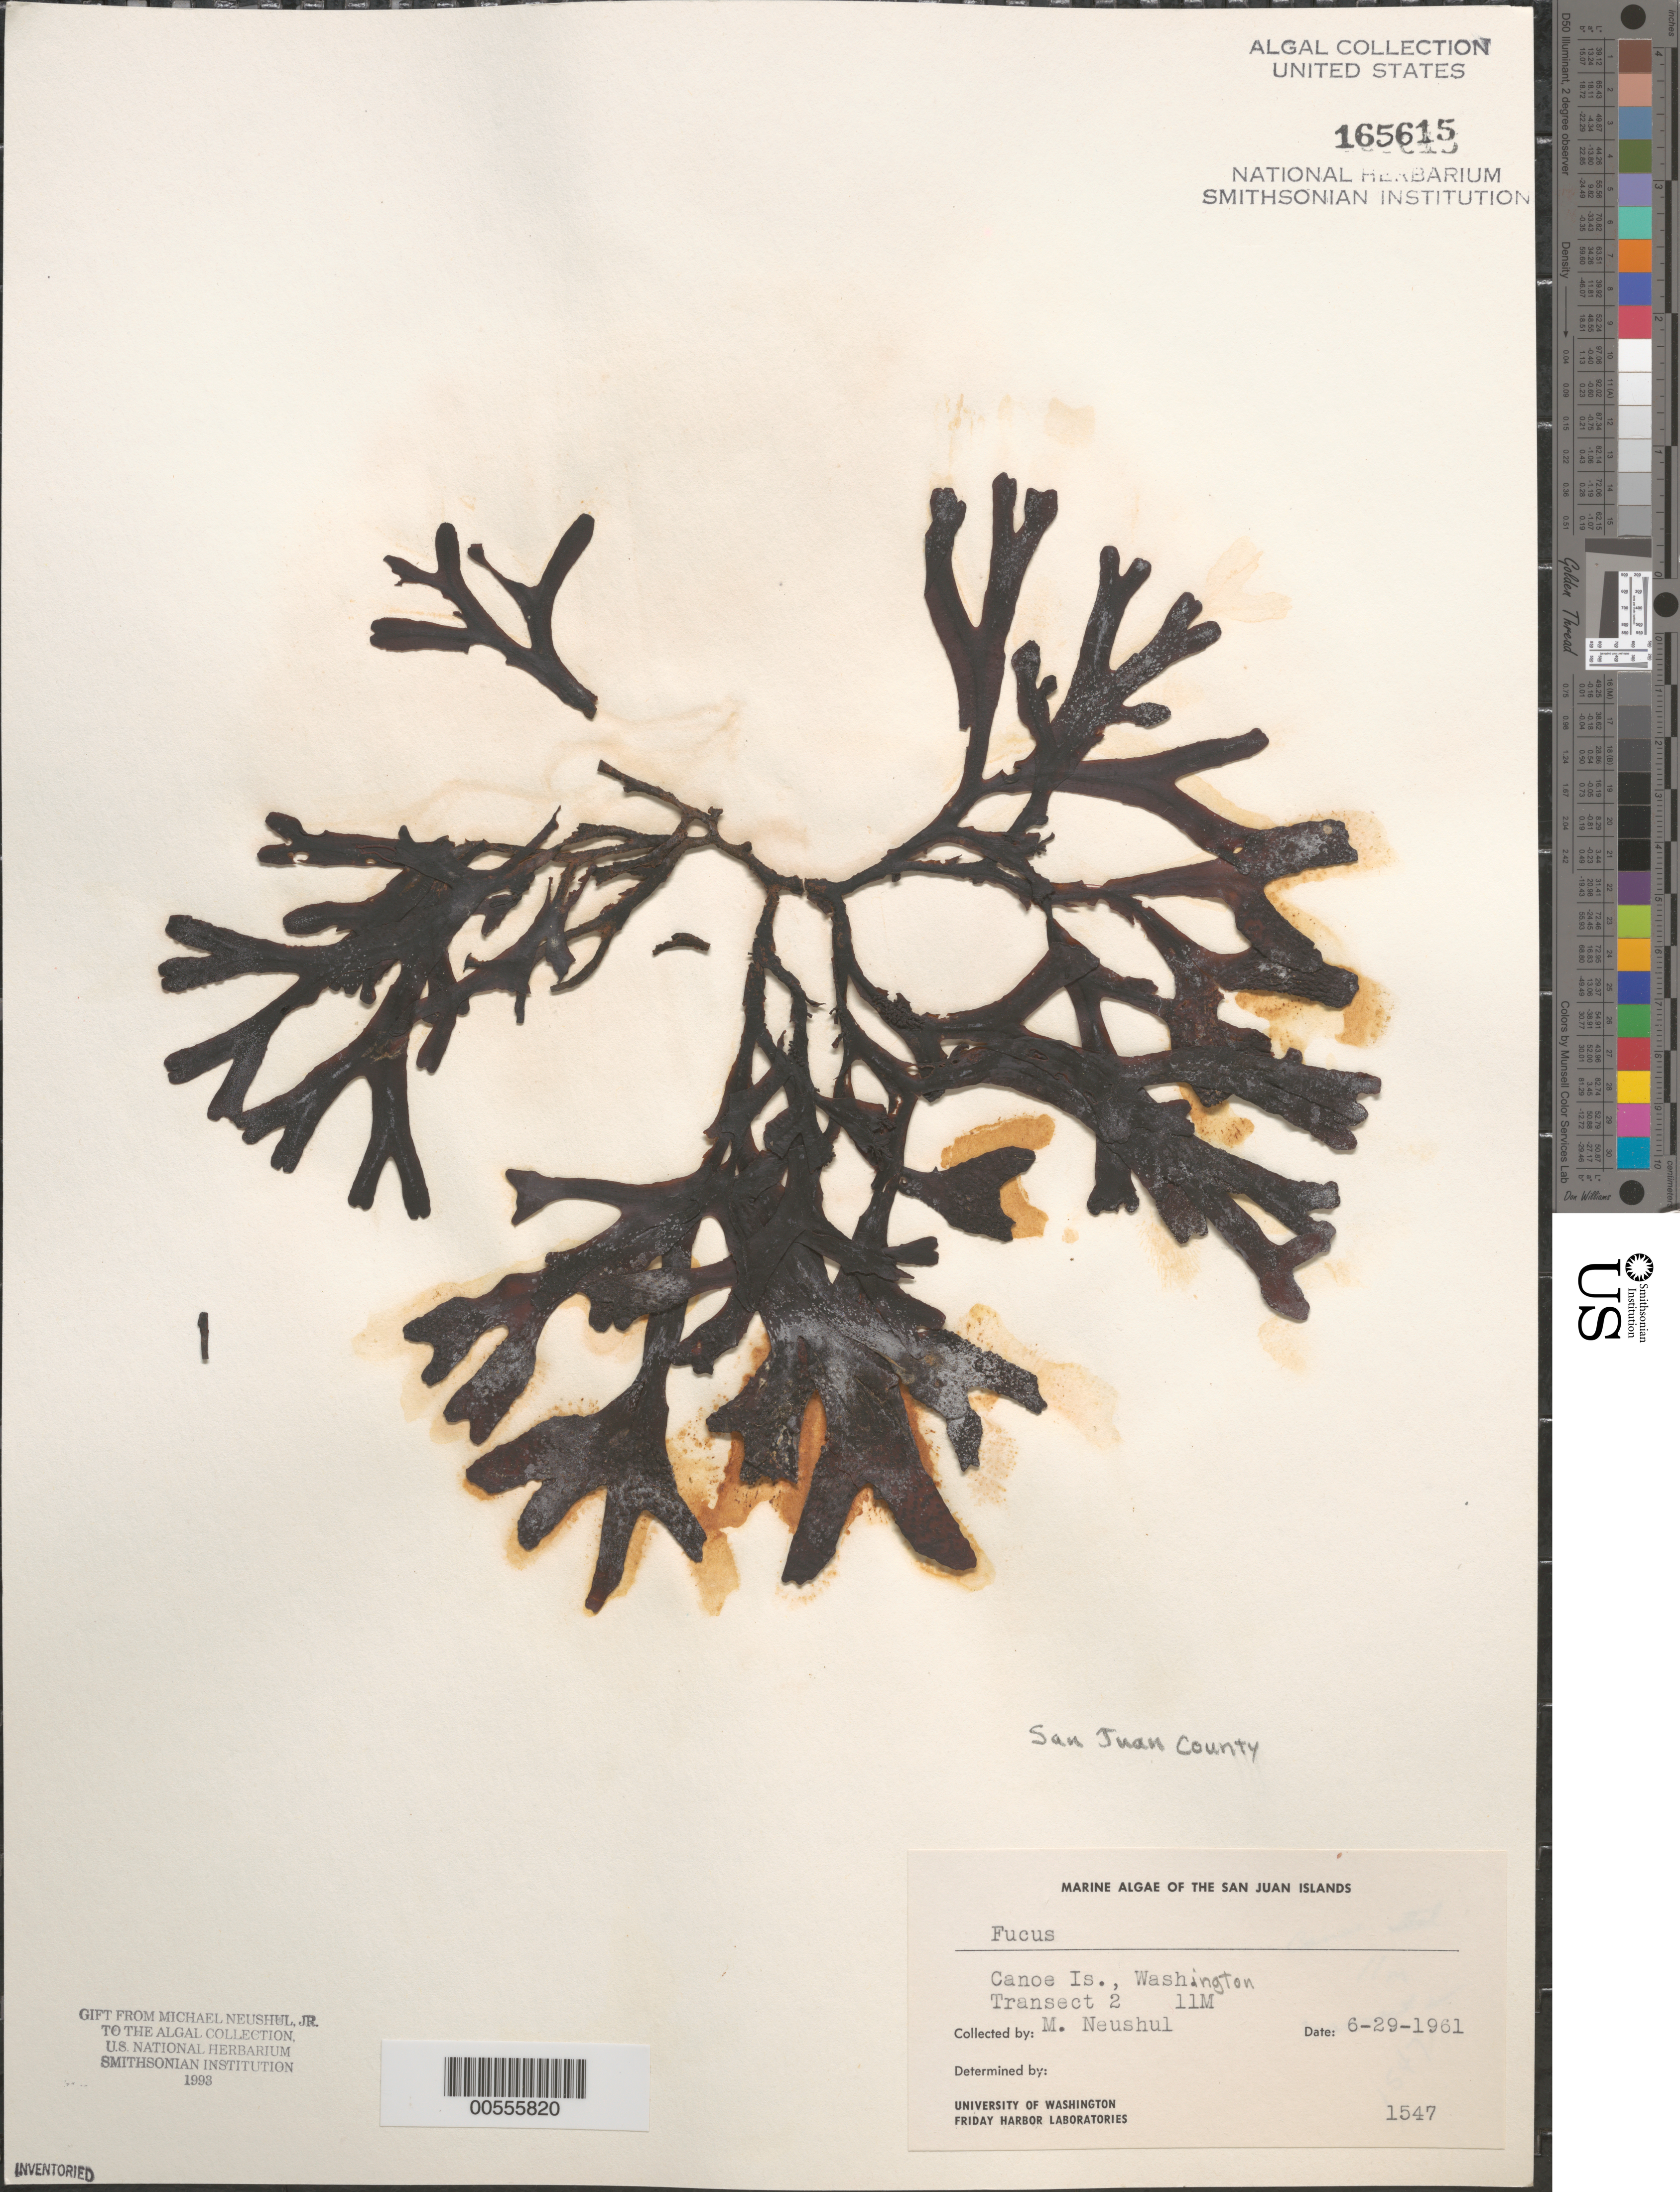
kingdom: Chromista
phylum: Ochrophyta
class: Phaeophyceae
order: Fucales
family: Fucaceae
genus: Fucus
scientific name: Fucus sp.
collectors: M. Neushul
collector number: Neushul 1547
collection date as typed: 29 Jun 1961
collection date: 1961-06-29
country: United States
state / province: Washington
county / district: San Juan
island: Canoe Island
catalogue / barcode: US 165615